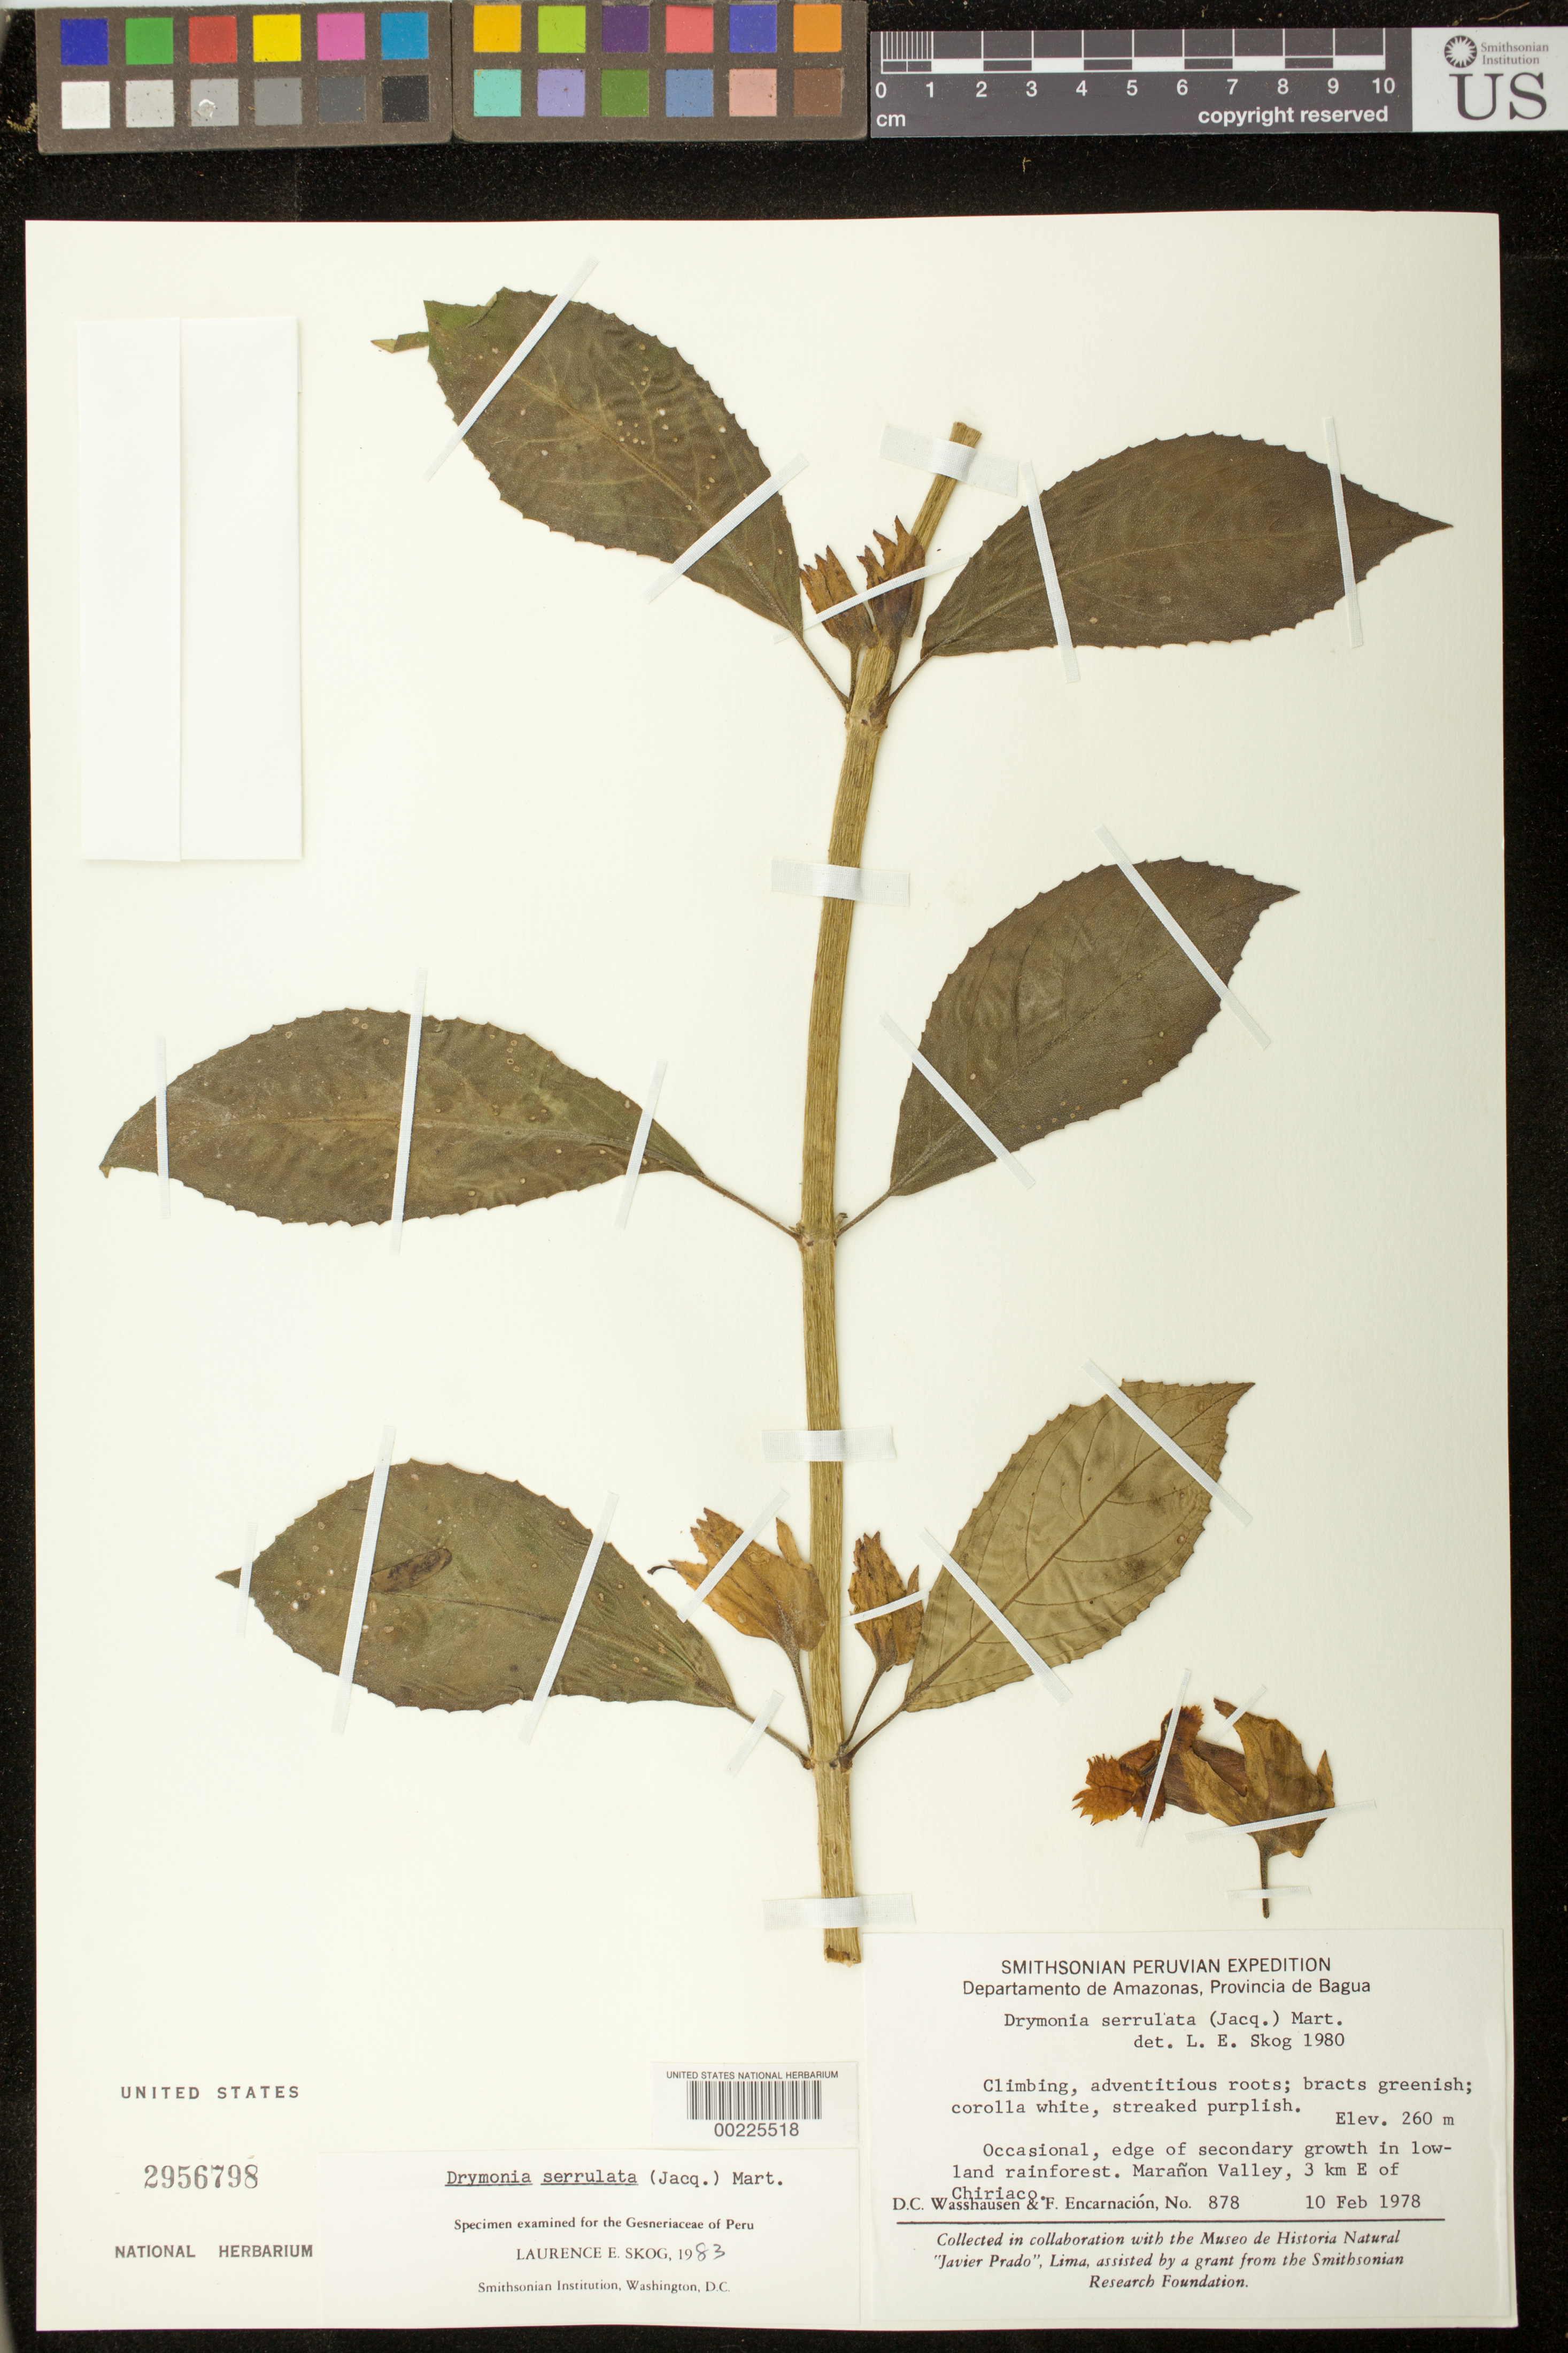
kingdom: Plantae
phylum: Tracheophyta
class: Magnoliopsida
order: Lamiales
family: Gesneriaceae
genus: Drymonia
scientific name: Drymonia serrulata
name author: (Jacq.) Mart.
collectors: D. C. Wasshausen & F. Encarnación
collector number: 878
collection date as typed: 10 Feb 1978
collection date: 1978-02-10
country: Peru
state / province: Amazonas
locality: Prov. Bagua; Maranon Valley, 3 km E of Chiriaco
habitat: Occasional, edge of secondary growth in lowland rainforest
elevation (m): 260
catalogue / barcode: US 2956798